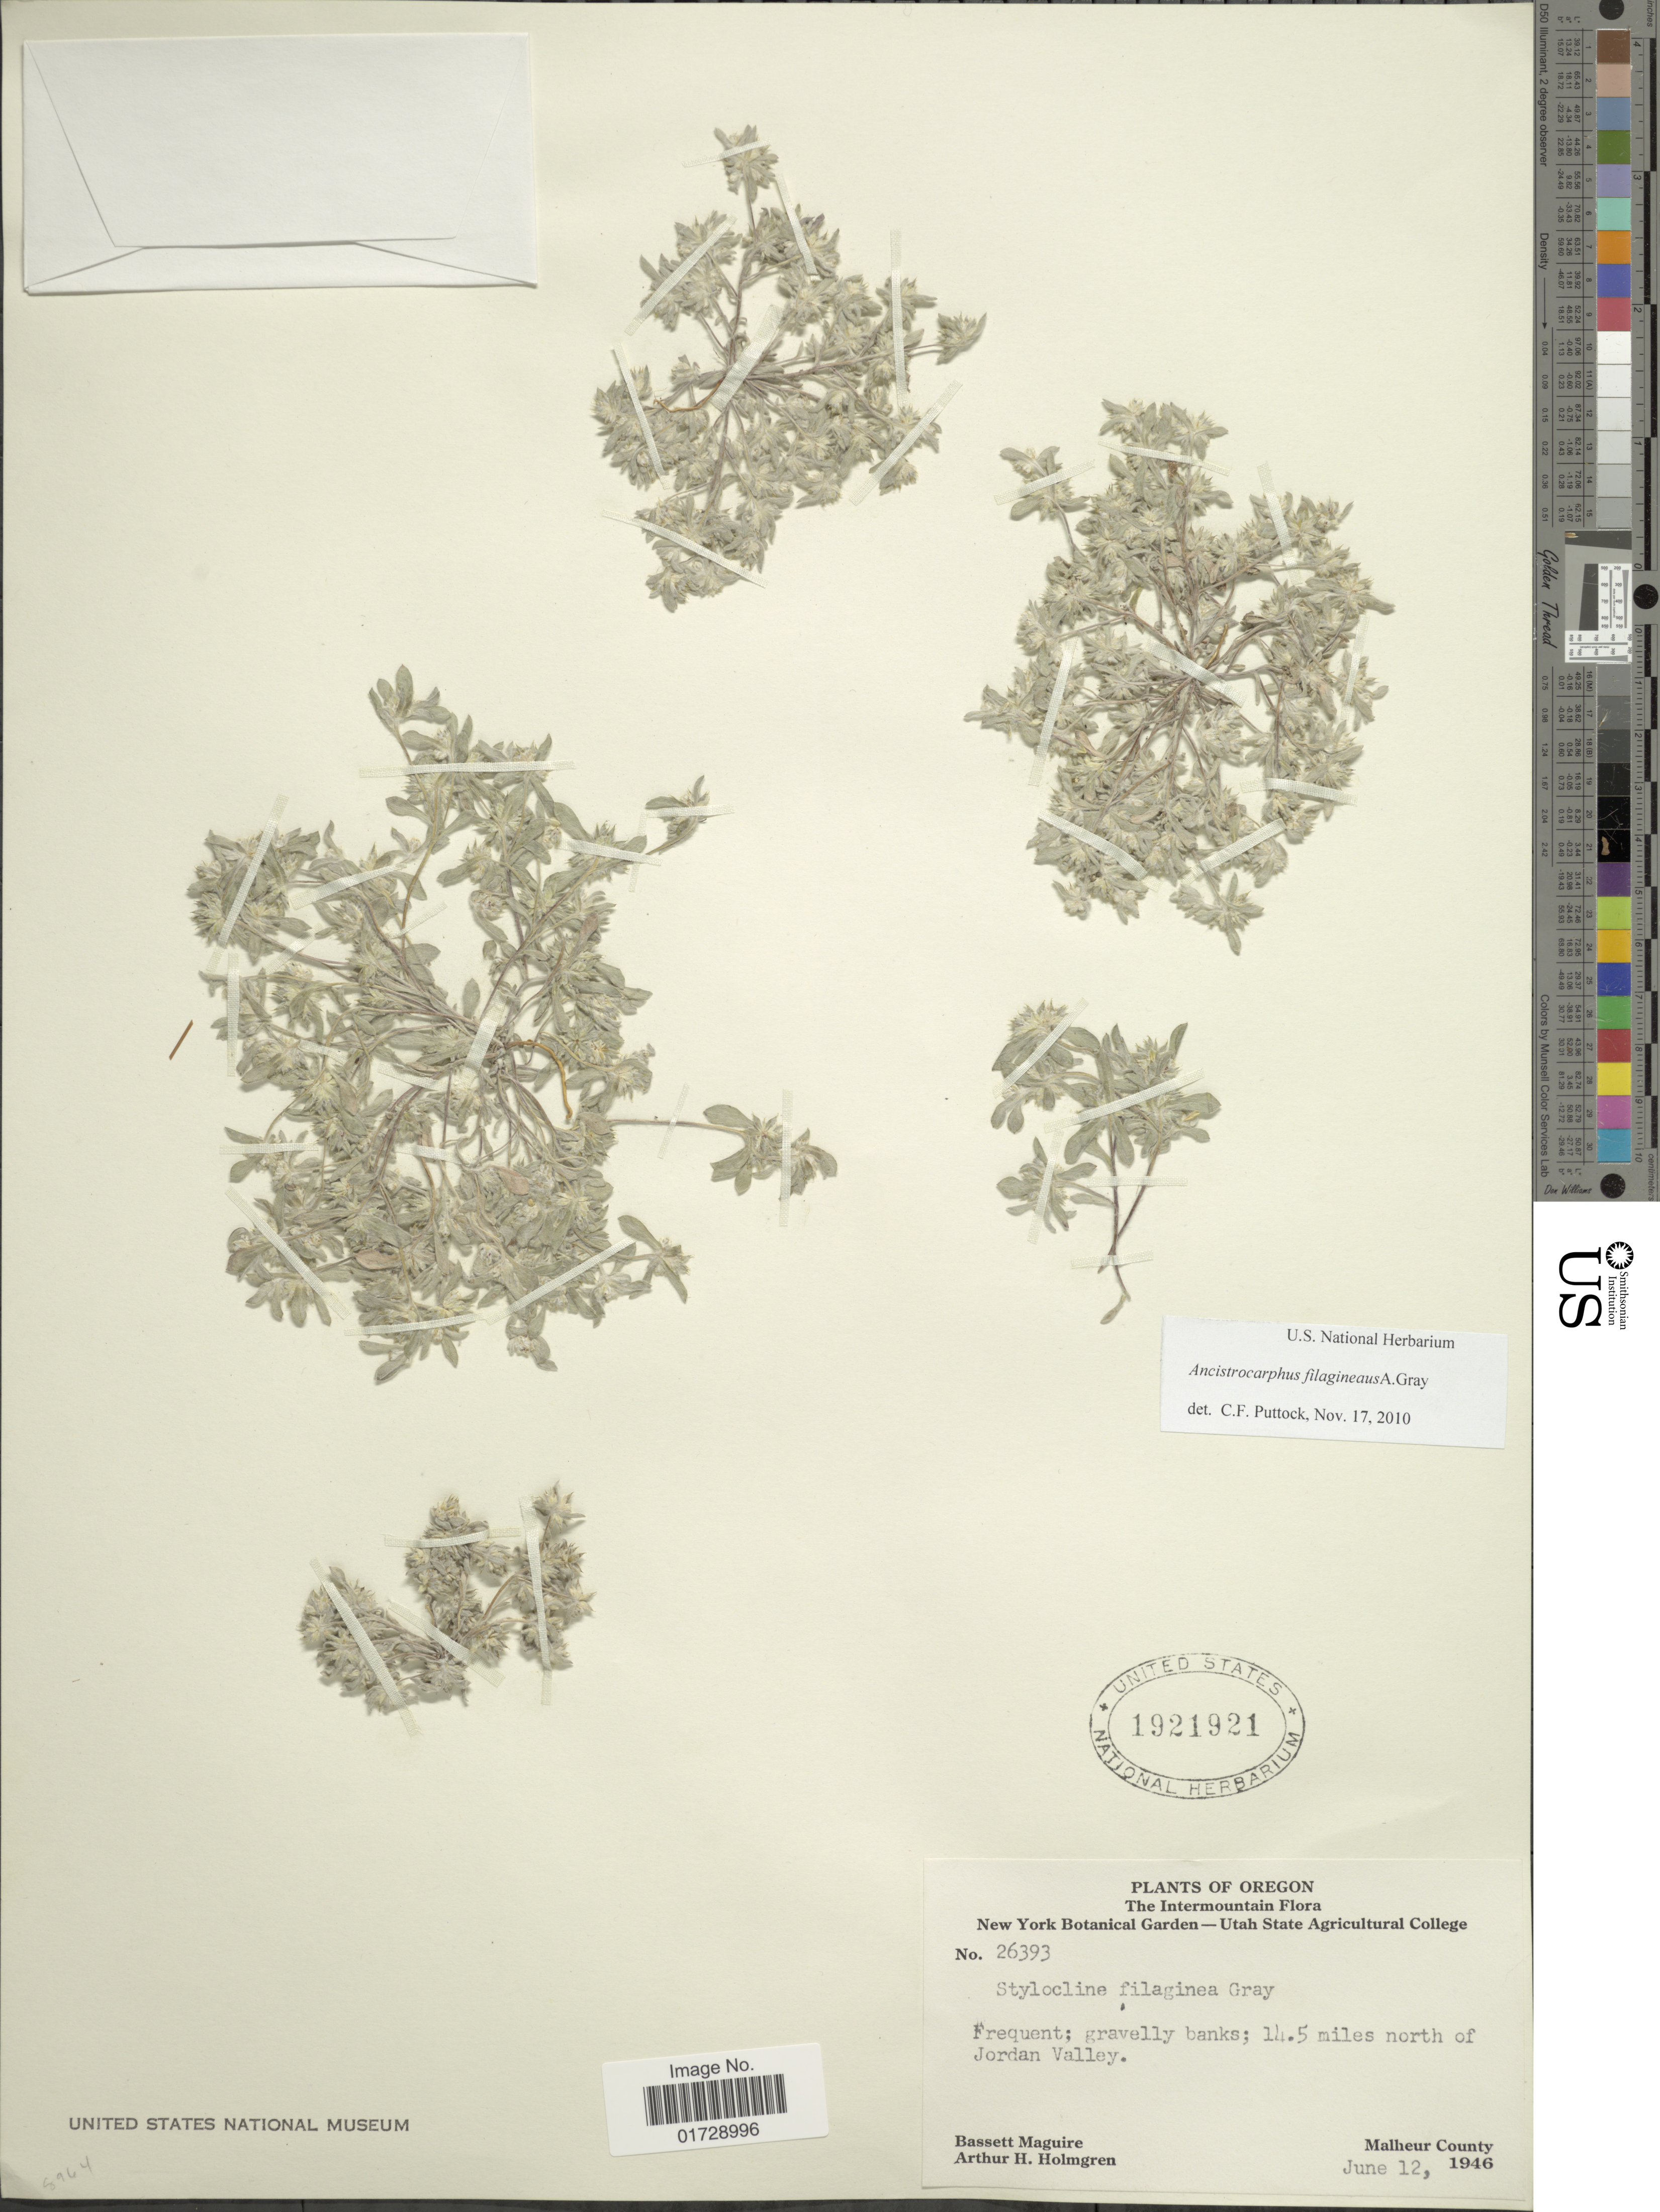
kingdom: Plantae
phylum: Tracheophyta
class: Magnoliopsida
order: Asterales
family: Asteraceae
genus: Stylocline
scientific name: Stylocline filaginea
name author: (A. Gray) A. Gray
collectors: B. Maguire & A. H. Holmgren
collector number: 26393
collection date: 1946-06-12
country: United States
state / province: Oregon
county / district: Malheur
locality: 14.5 miles north of Jordan Valley, Malheur County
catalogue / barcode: US 1921921